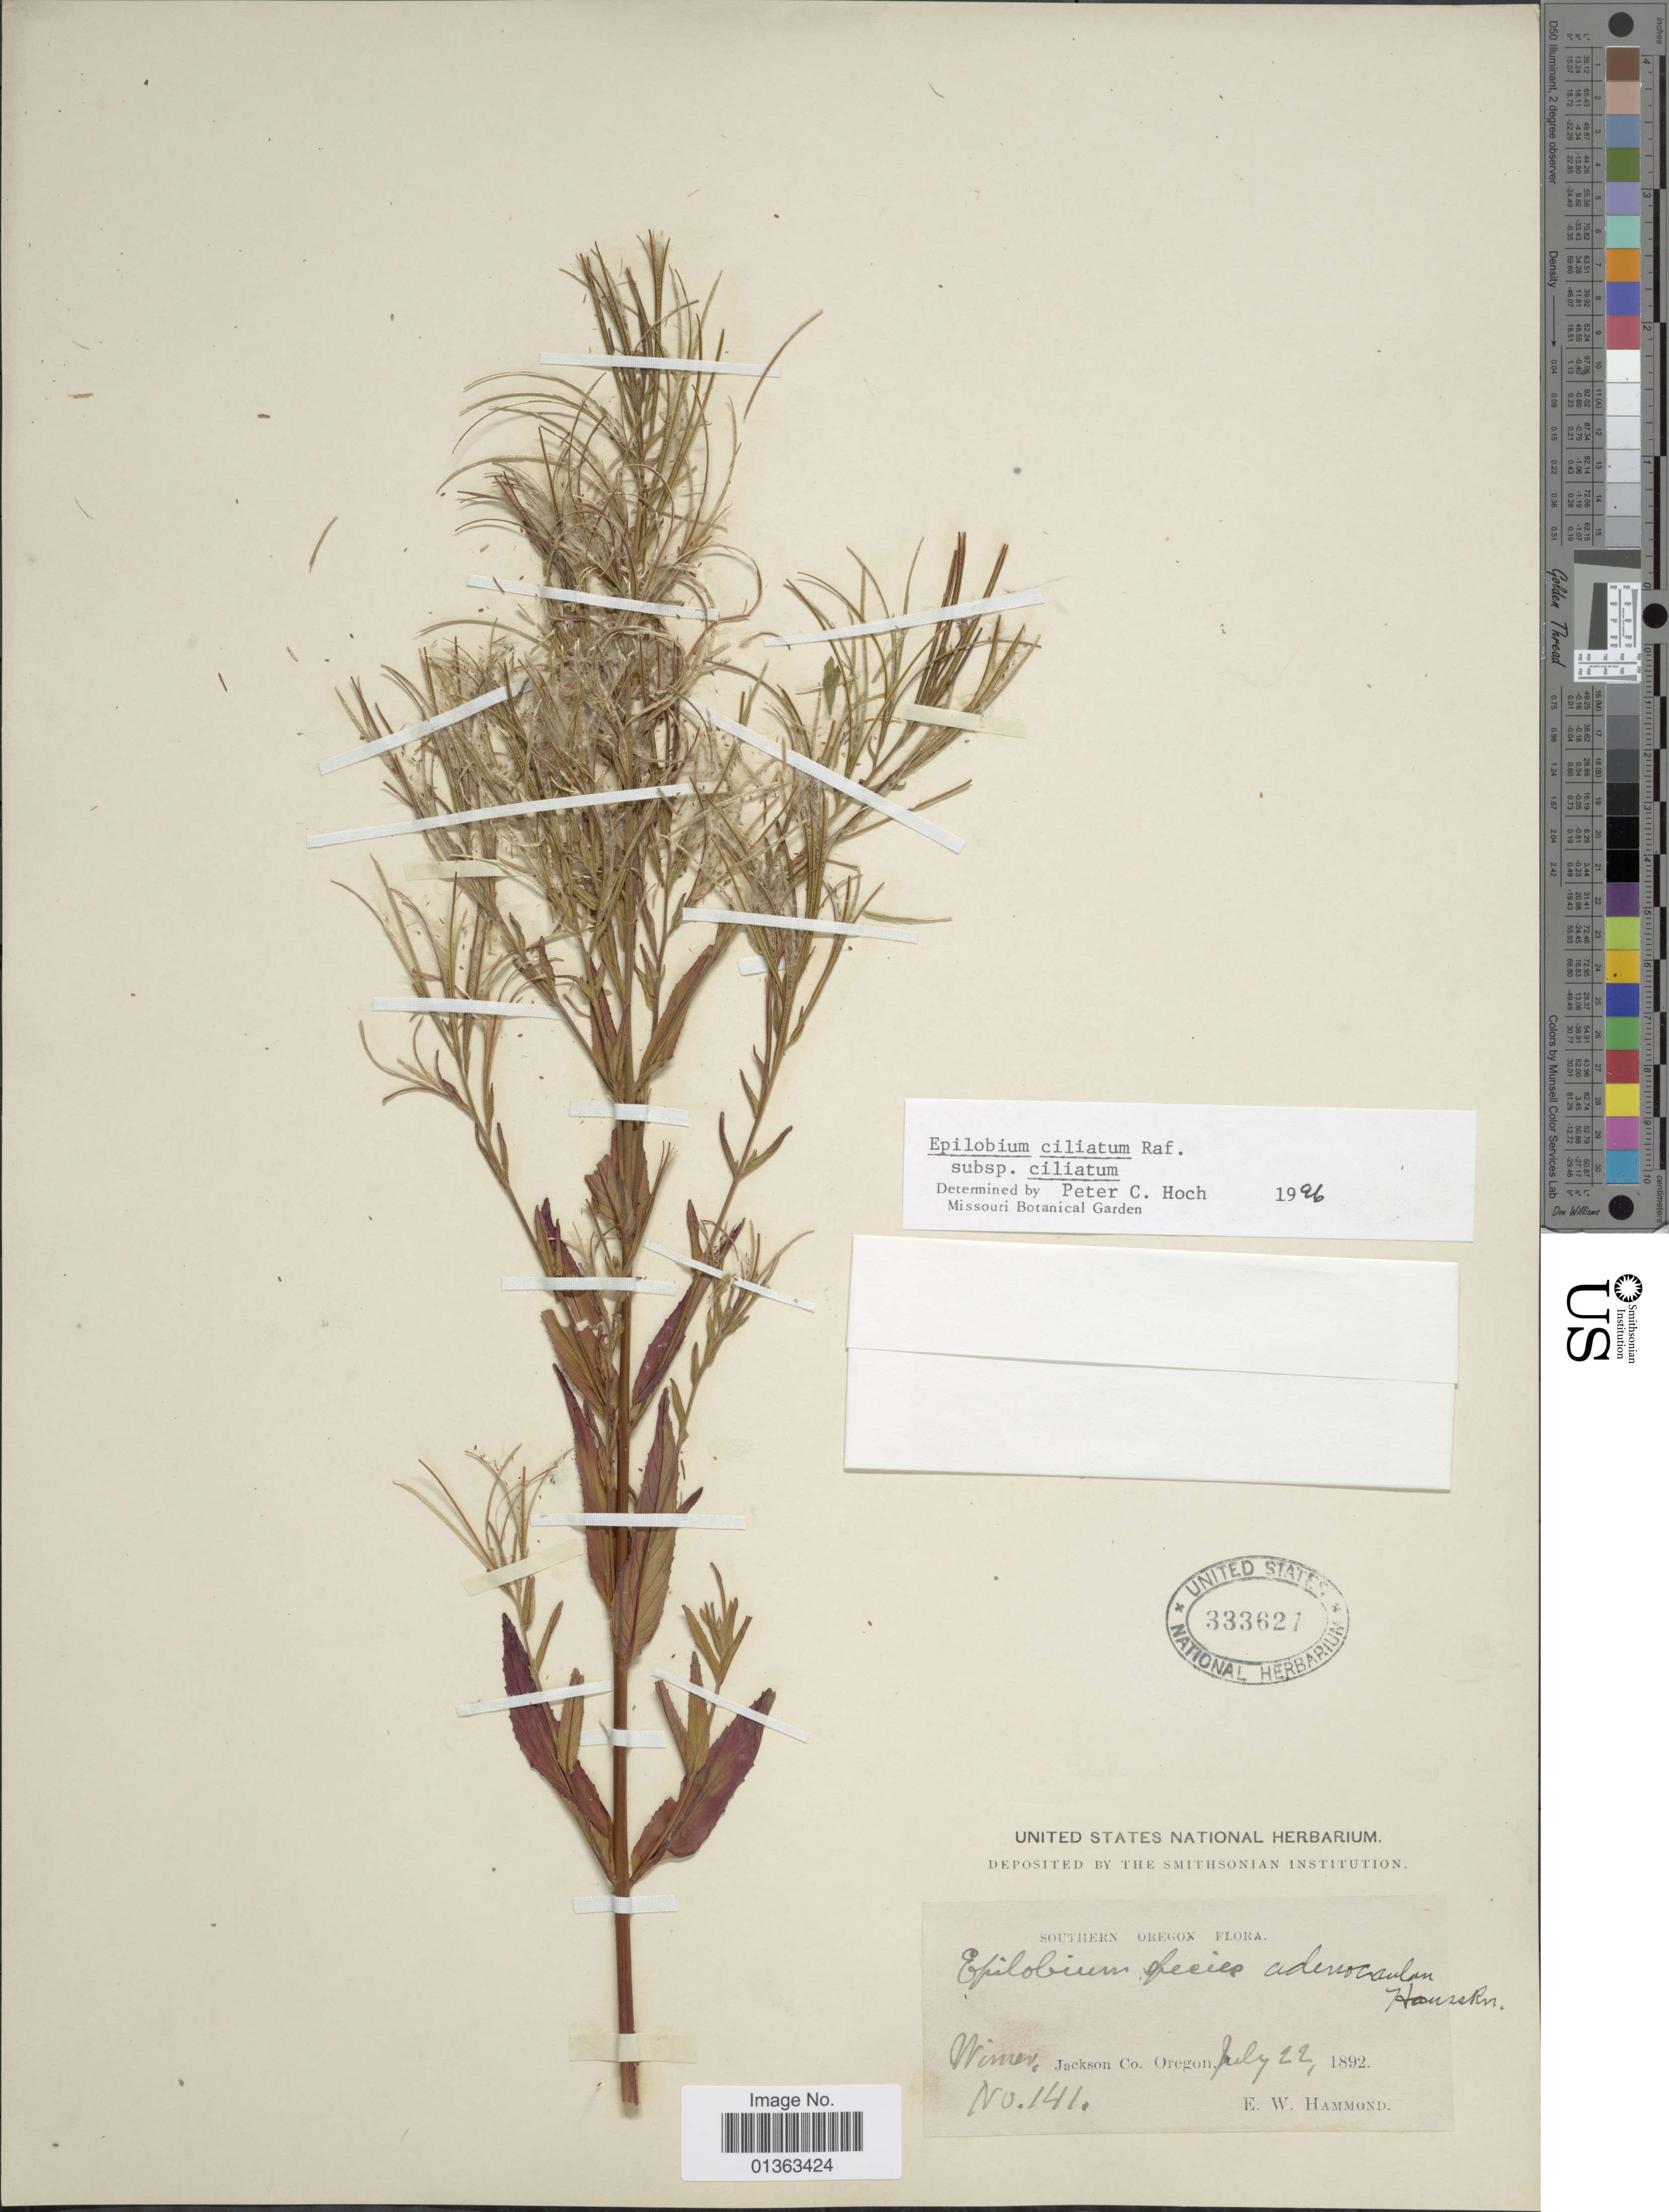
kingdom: Plantae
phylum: Tracheophyta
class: Magnoliopsida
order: Myrtales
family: Onagraceae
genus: Epilobium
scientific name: Epilobium ciliatum subsp. ciliatum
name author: Raf.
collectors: E. Hammond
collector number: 141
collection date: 1892-07-22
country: United States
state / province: Oregon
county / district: Jackson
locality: Southern Oregon. Wimer, Jackson Co.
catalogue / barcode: US 333627